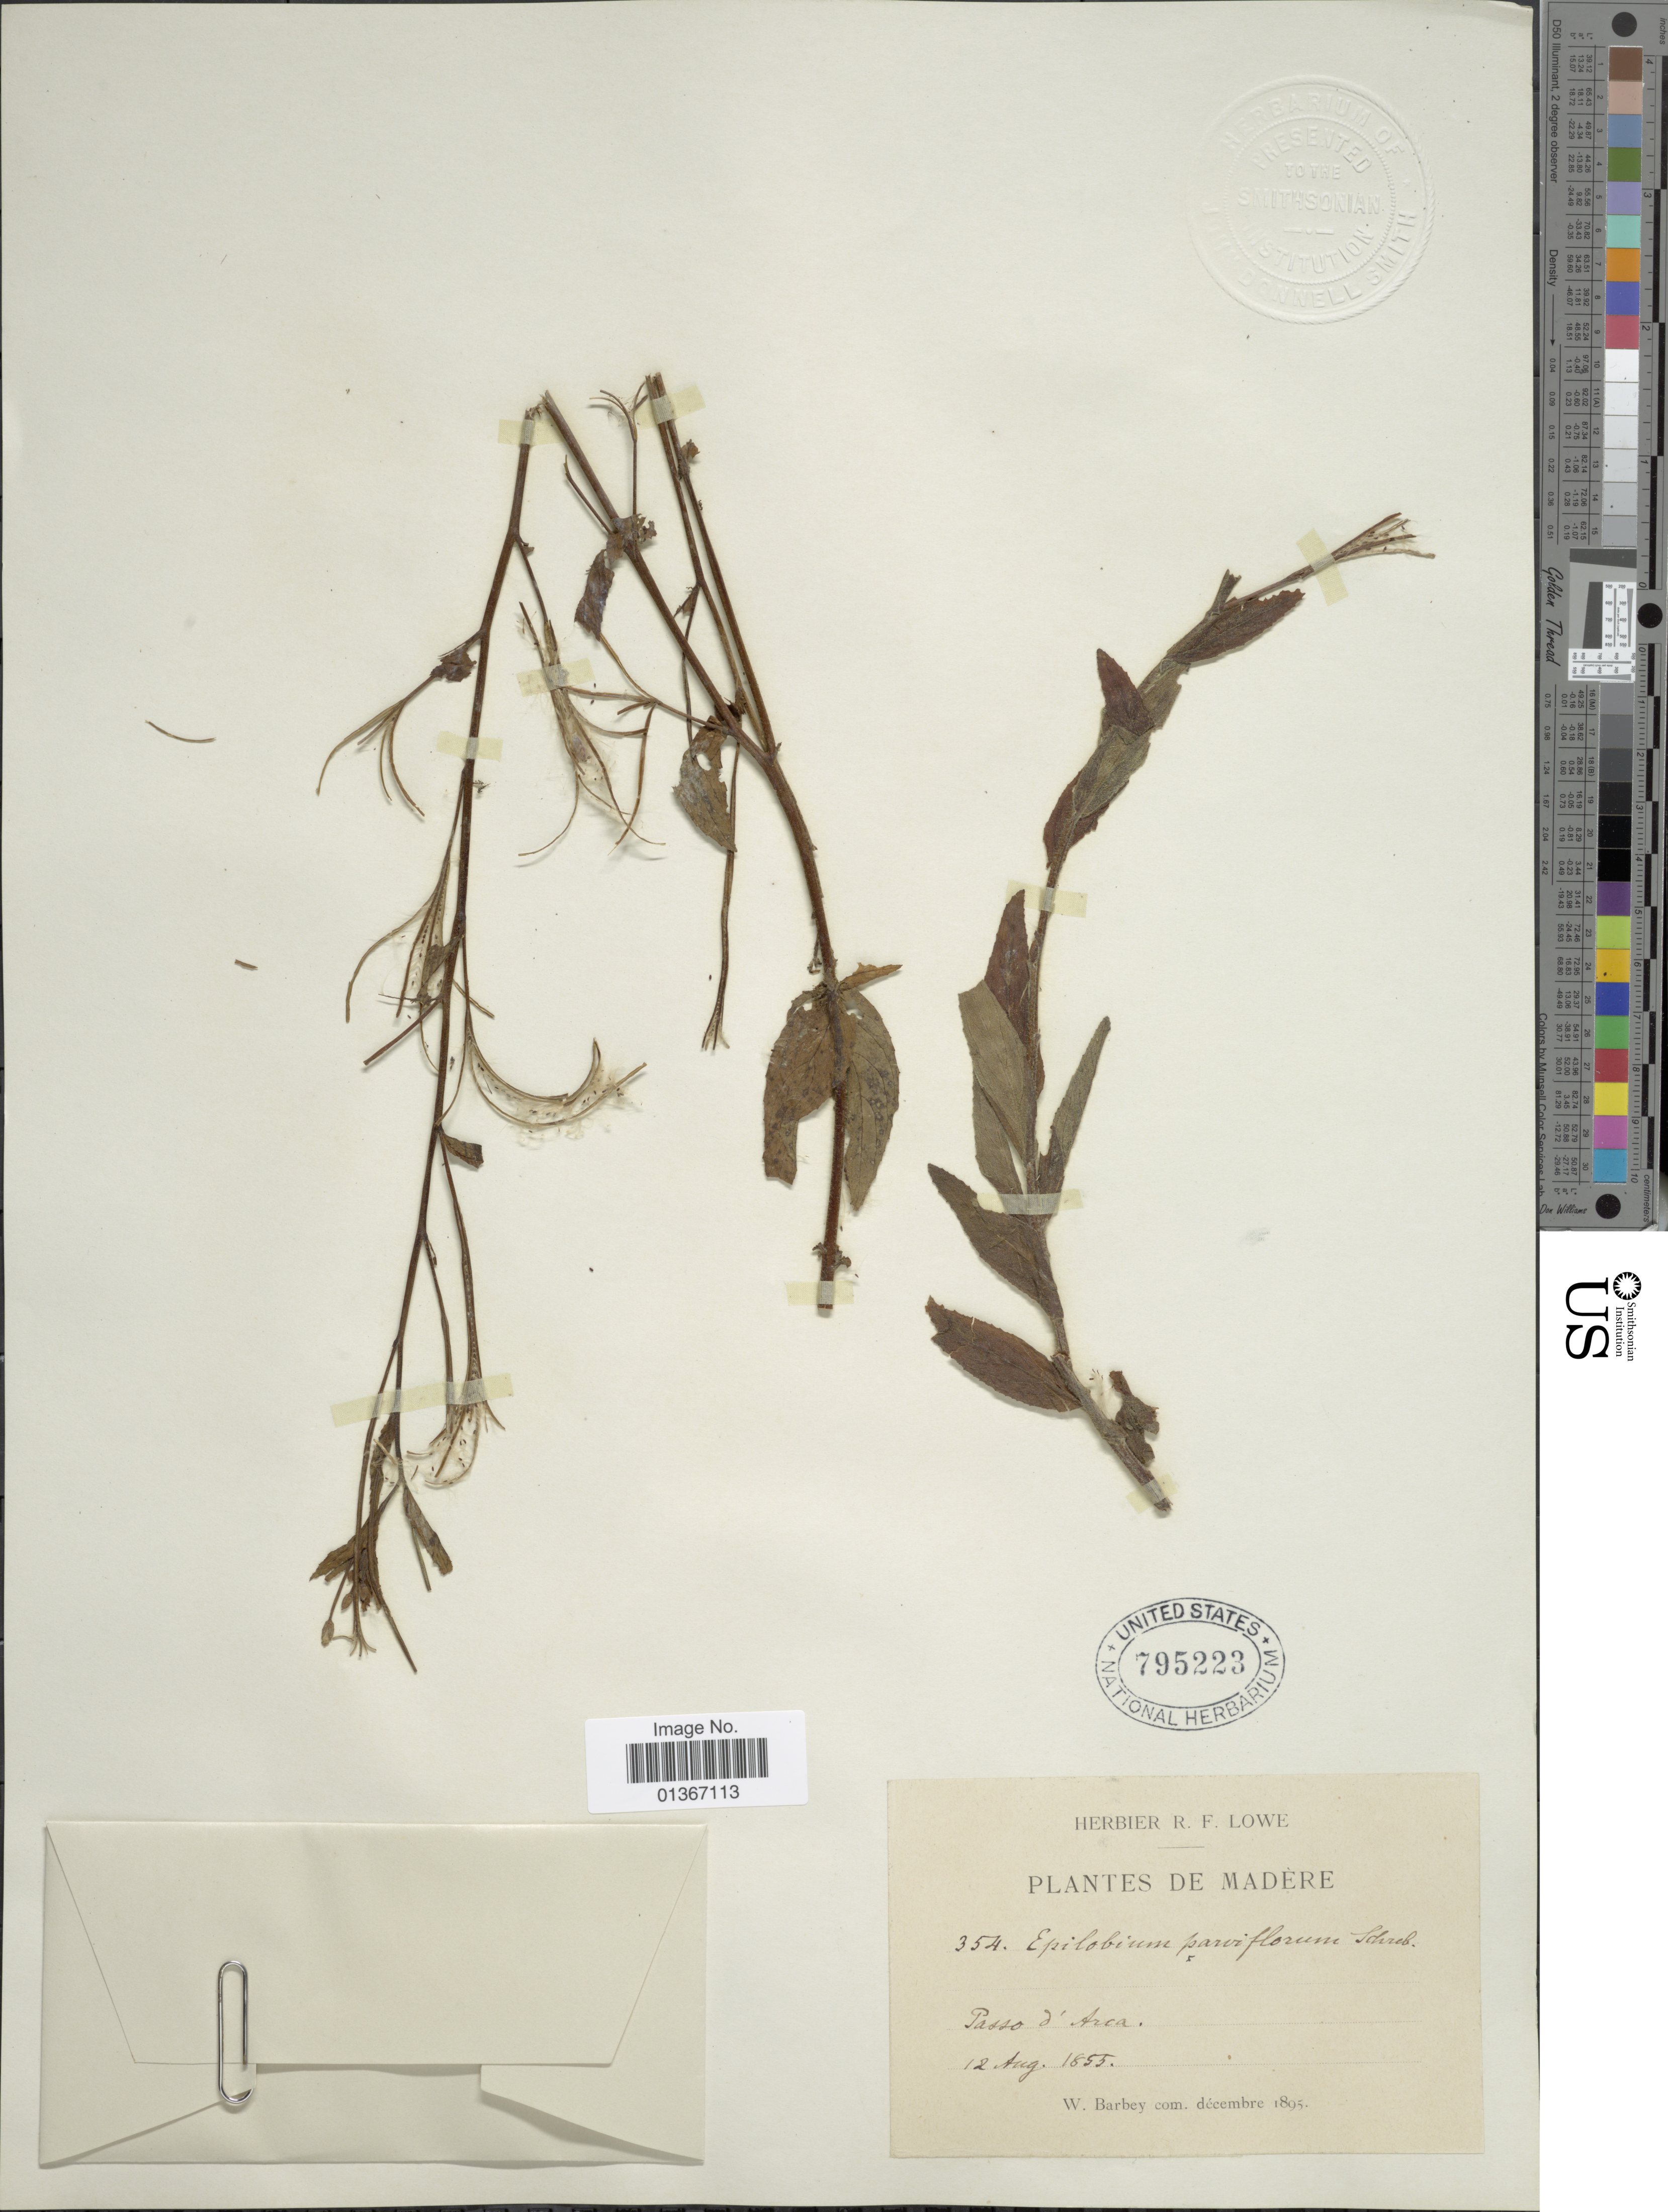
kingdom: Plantae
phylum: Tracheophyta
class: Magnoliopsida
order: Myrtales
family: Onagraceae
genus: Epilobium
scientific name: Epilobium parviflorum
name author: Schreb.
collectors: ex herb. R. F. Lowe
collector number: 354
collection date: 1855-08-12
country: Portugal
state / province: Madeira (Aut. Reg.)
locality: Madère. Passo d'Arca.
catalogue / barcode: US 795223